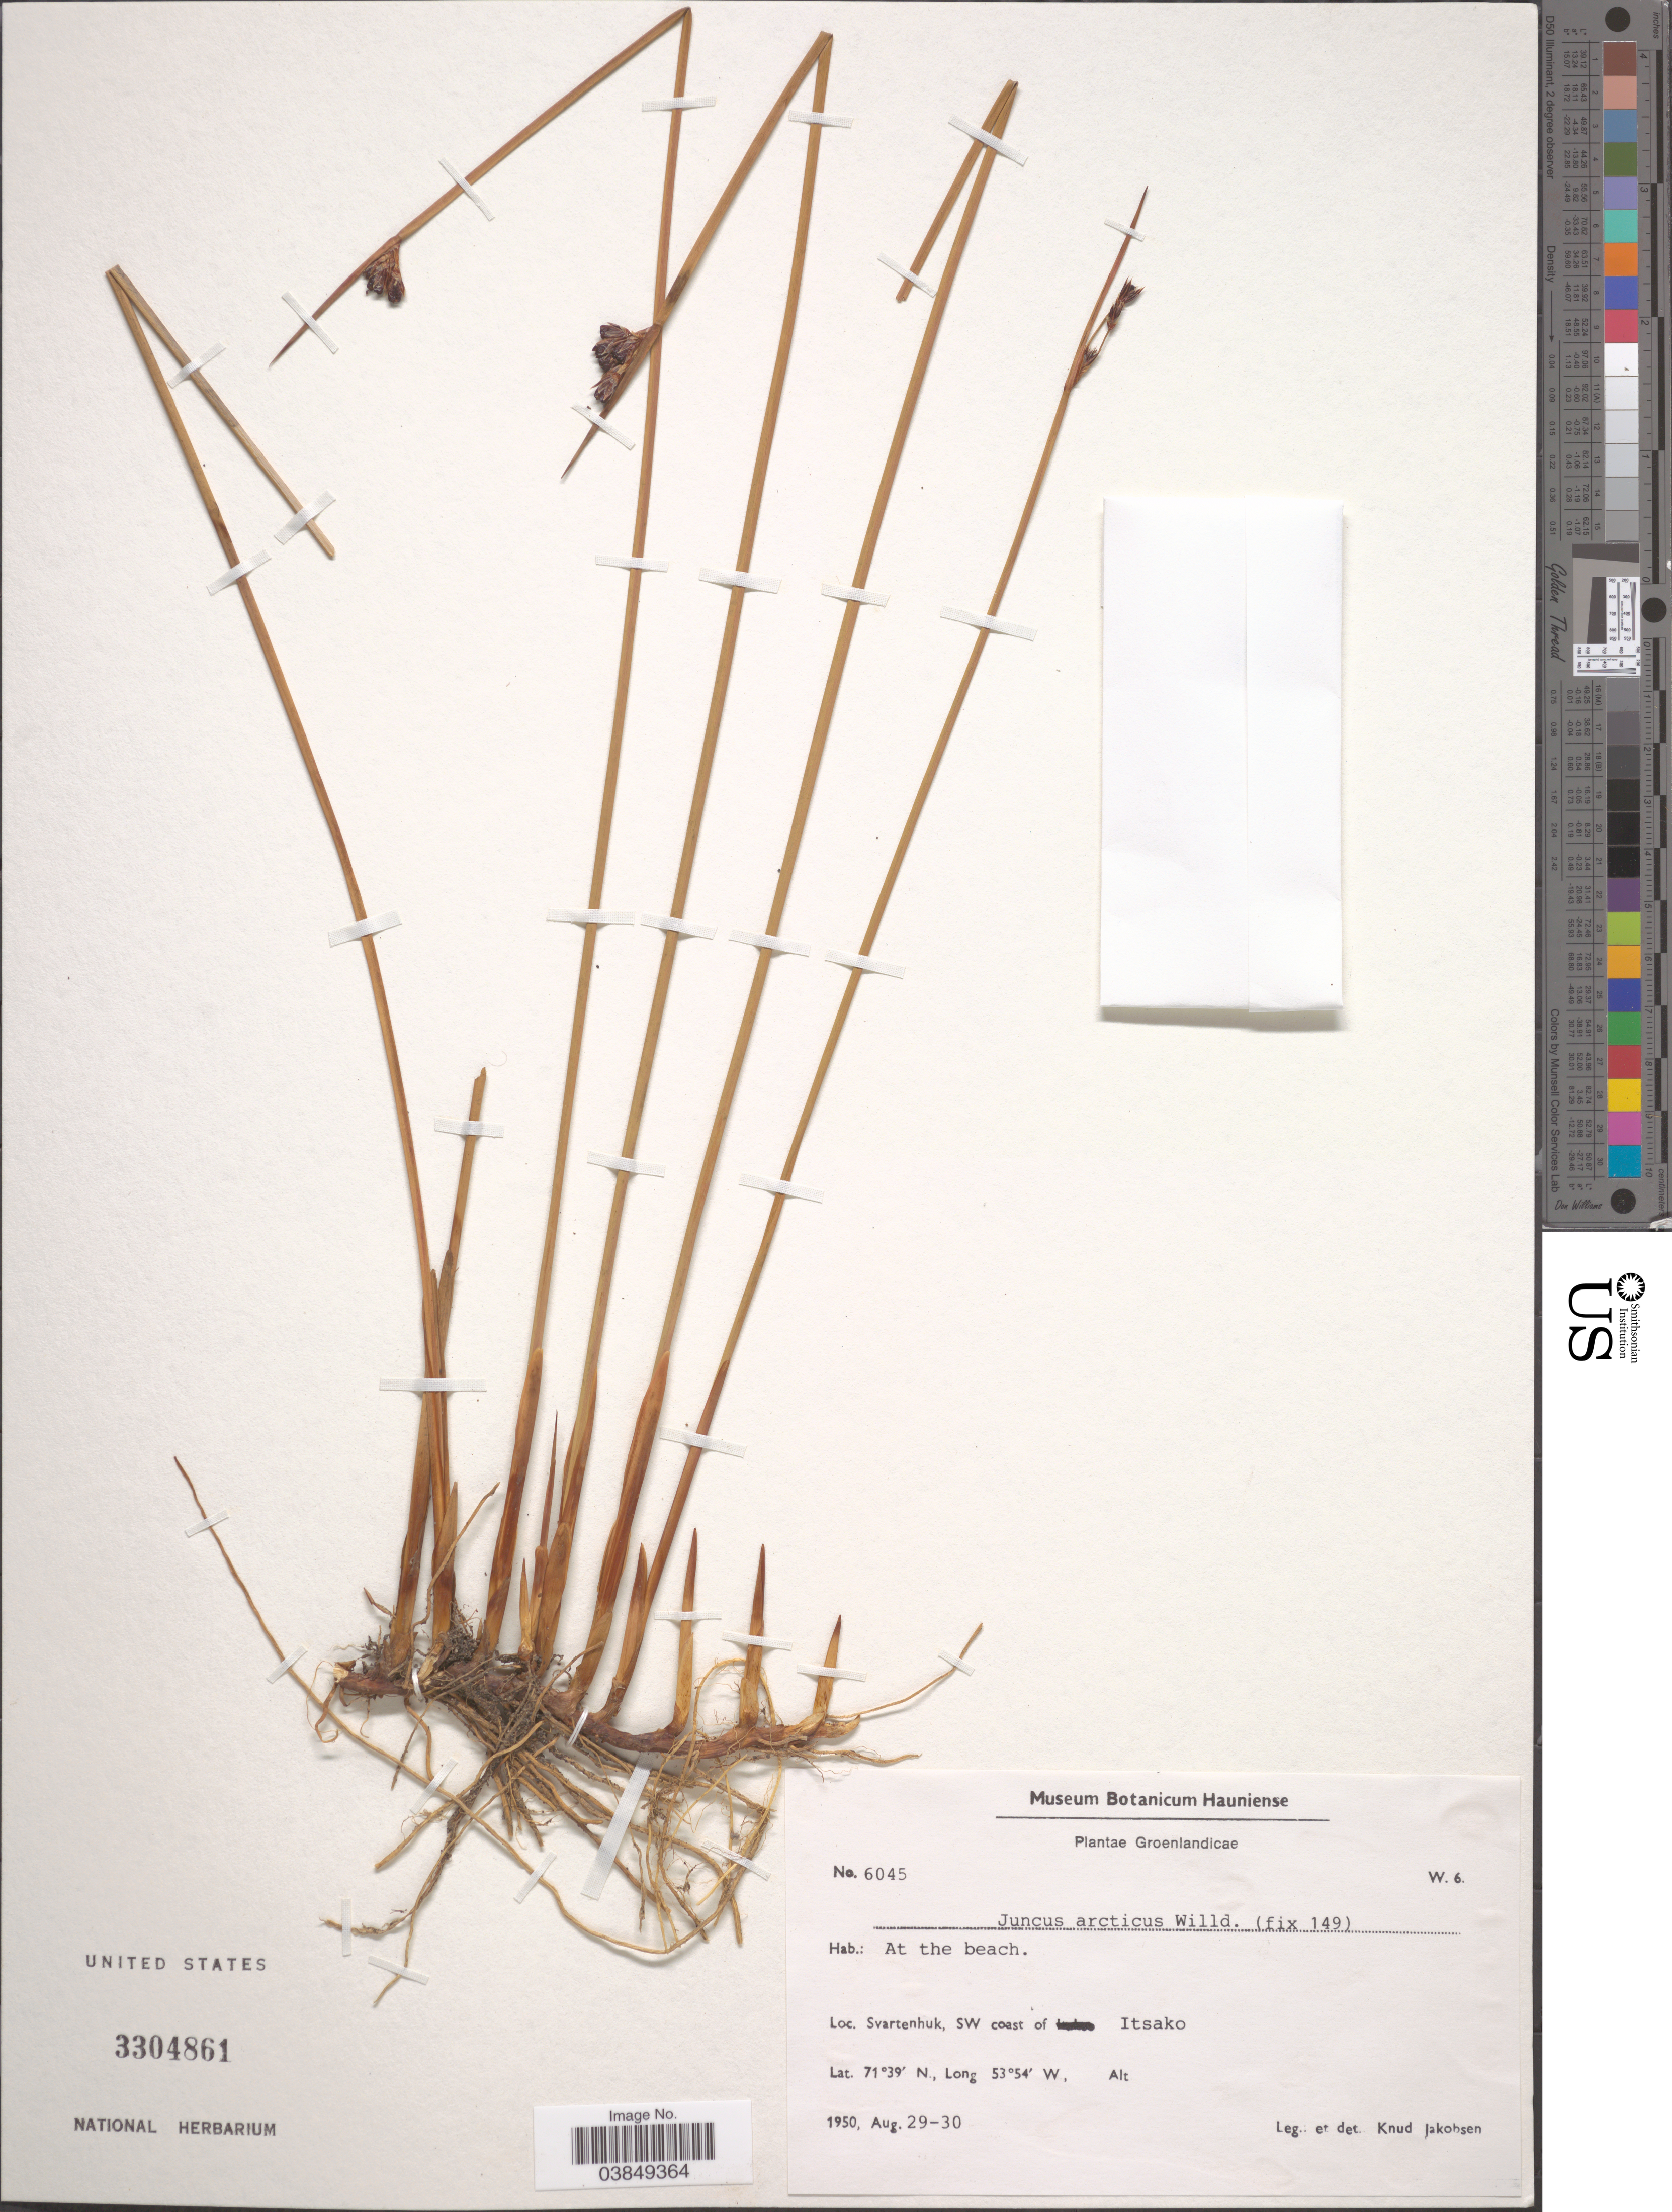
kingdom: Plantae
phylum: Tracheophyta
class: Liliopsida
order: Poales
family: Juncaceae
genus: Juncus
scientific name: Juncus arcticus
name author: Willd.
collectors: K. Jakobsen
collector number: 6045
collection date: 1950-08-29/1950-08-30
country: Greenland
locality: Svartenhuk, SW coast of Itsako.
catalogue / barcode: US 3304860